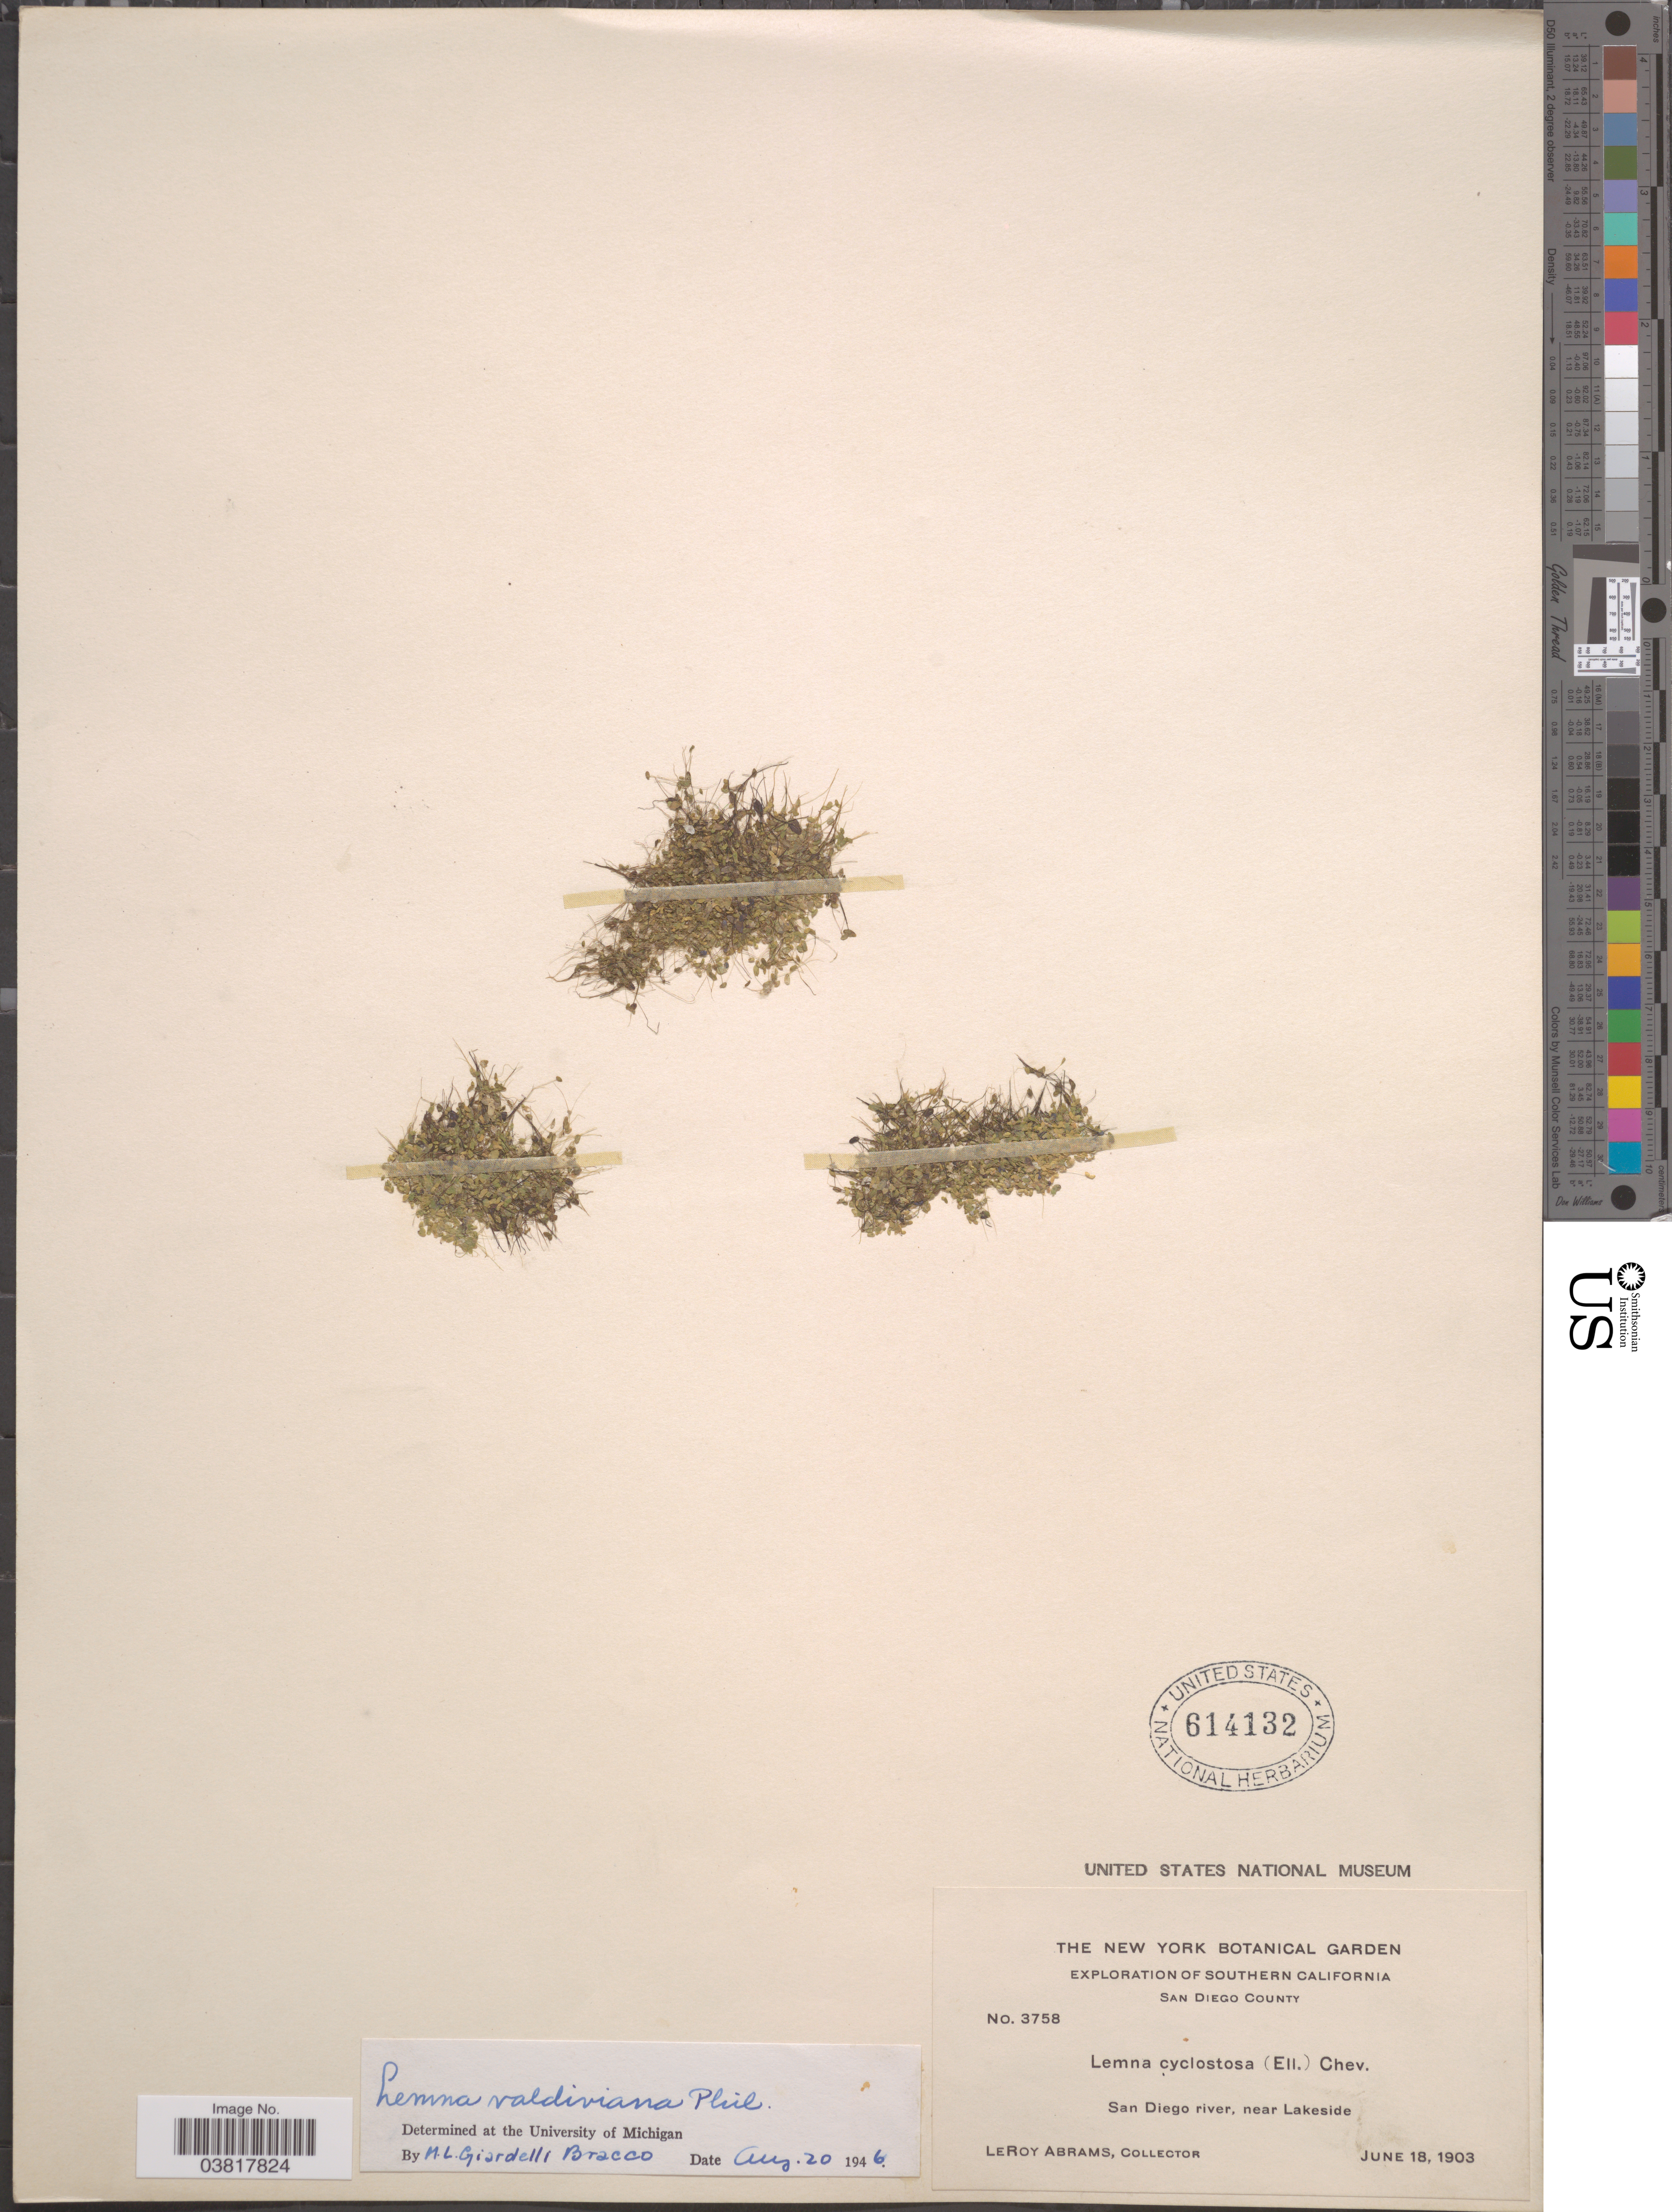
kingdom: Plantae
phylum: Tracheophyta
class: Liliopsida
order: Alismatales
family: Araceae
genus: Lemna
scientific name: Lemna valdiviana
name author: Phil.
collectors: L. Abrams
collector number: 3758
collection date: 1903-06-18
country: United States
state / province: California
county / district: San Diego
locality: Southern California. San Diego County. San Diego river, near Lakeside.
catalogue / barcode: US 614132